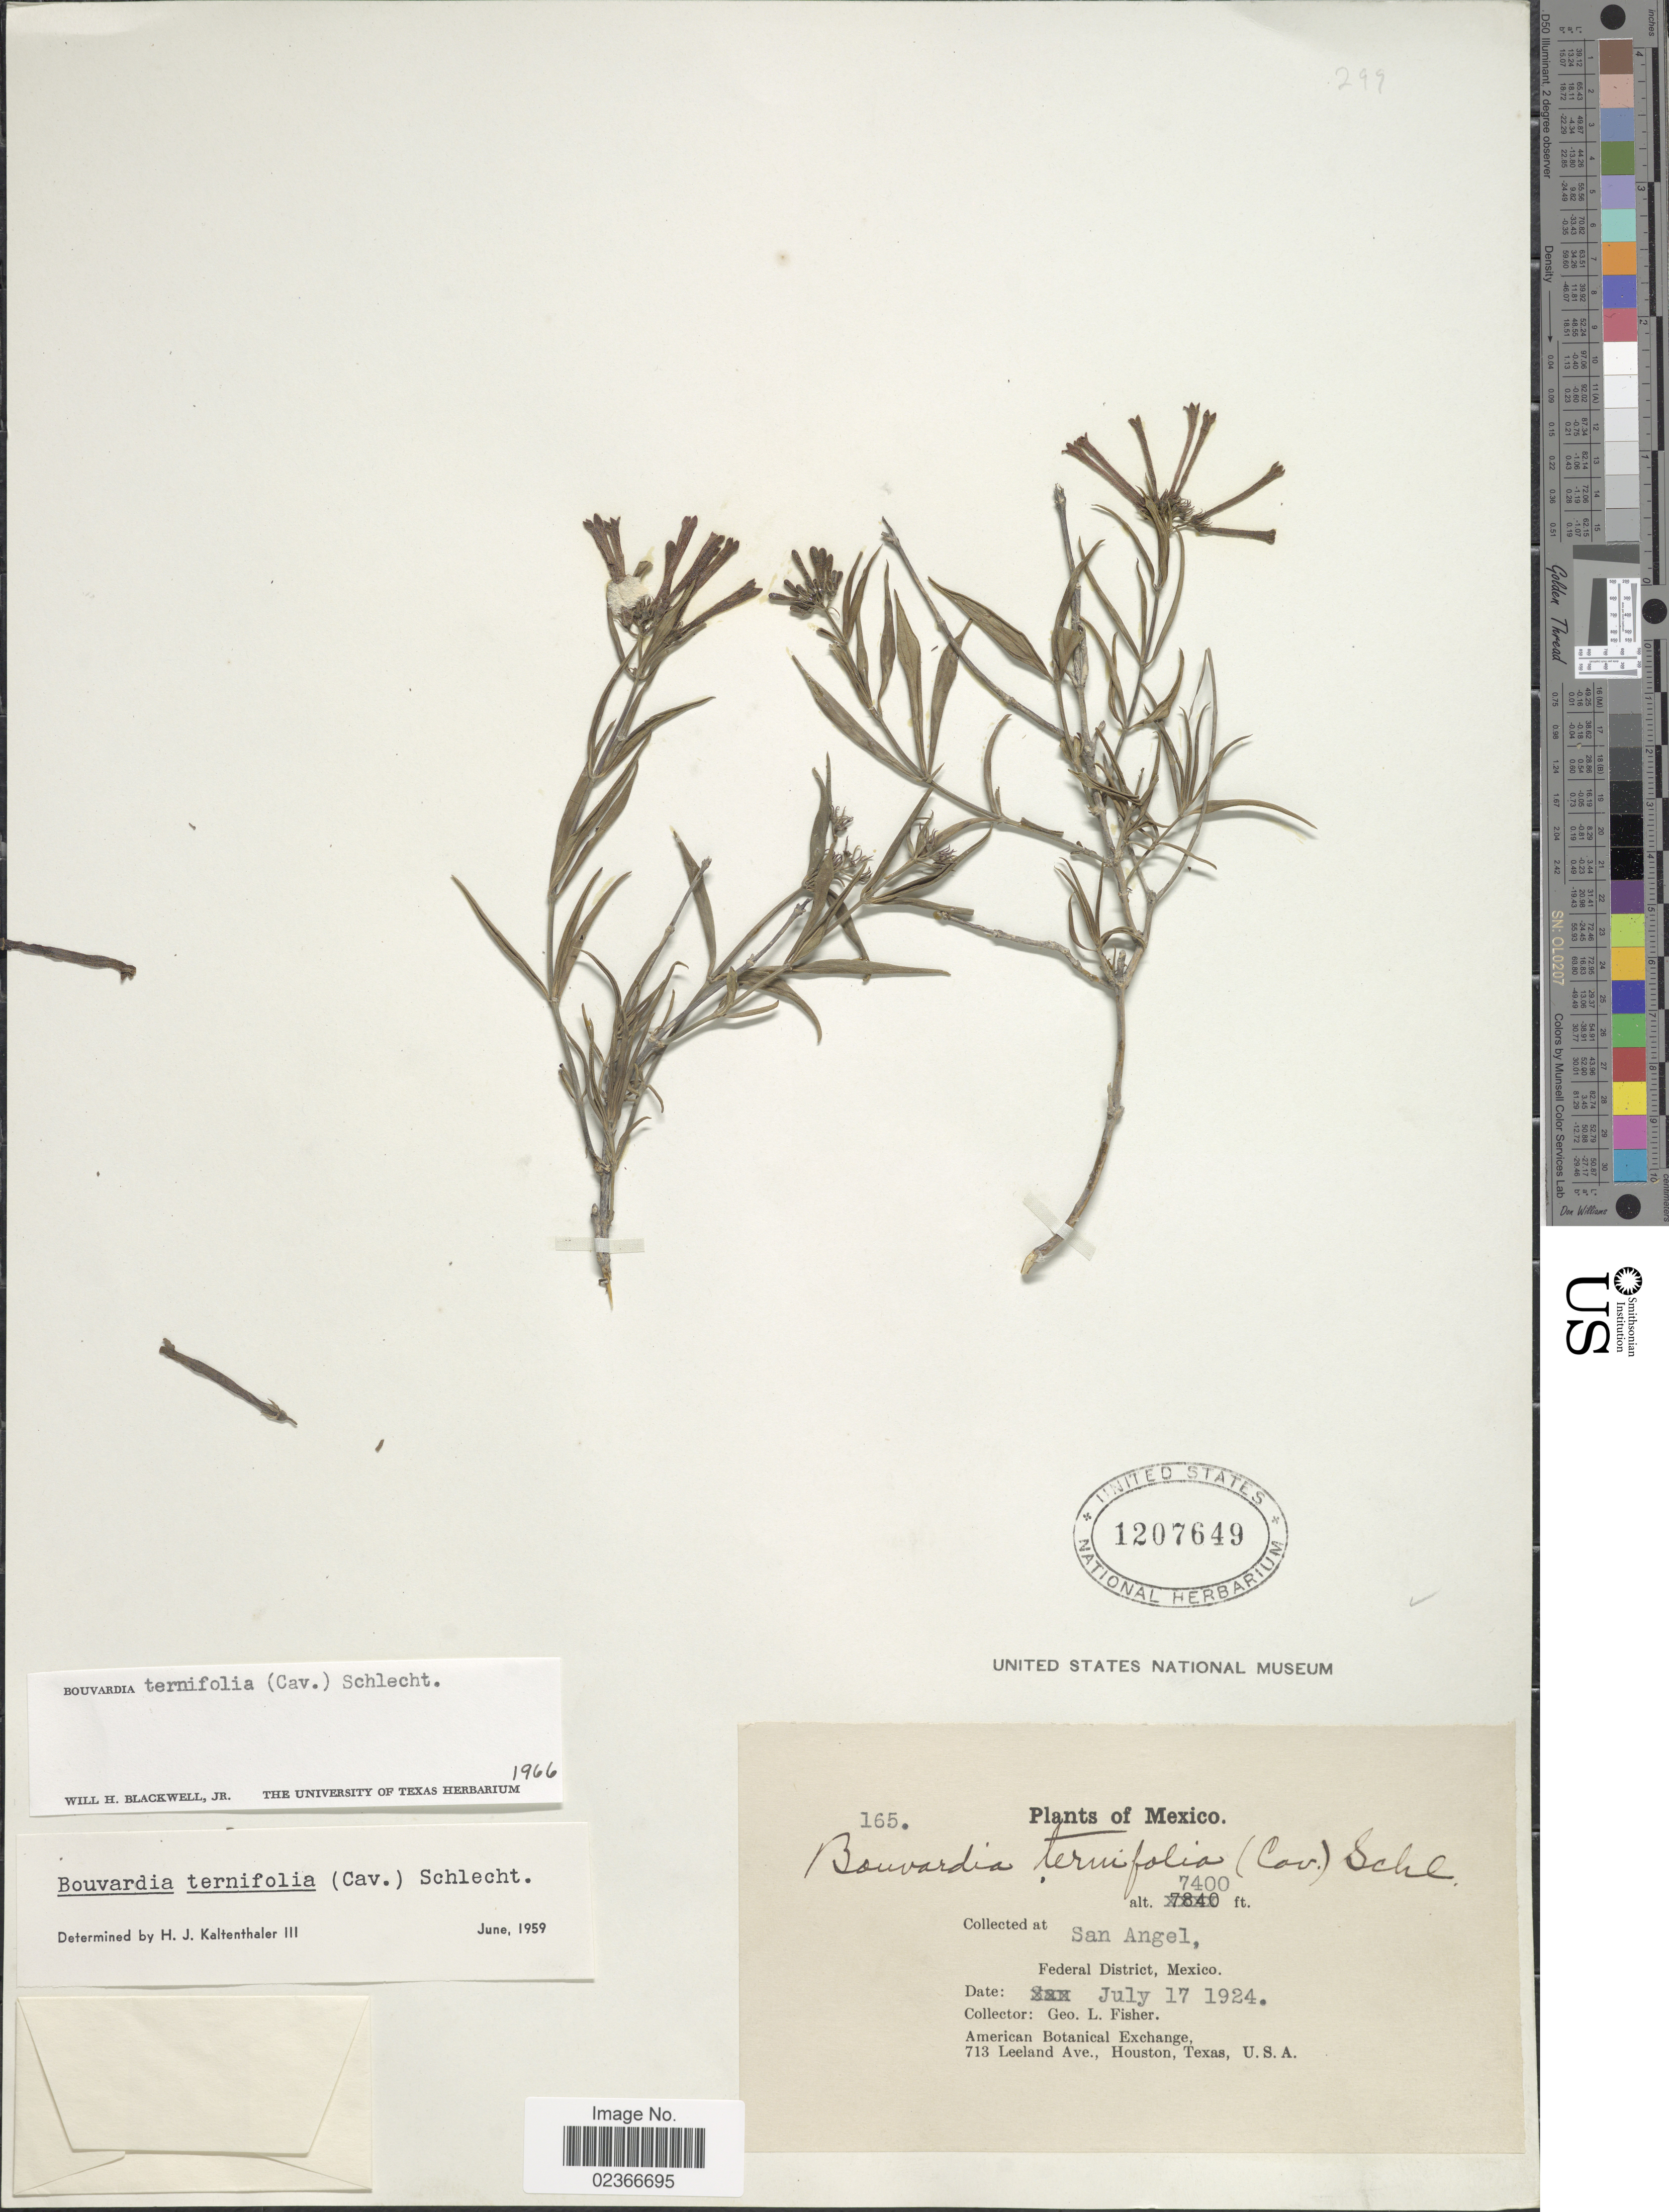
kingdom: Plantae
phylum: Tracheophyta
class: Magnoliopsida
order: Gentianales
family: Rubiaceae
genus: Bouvardia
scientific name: Bouvardia ternifolia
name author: (Cav.) Schltdl.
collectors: G. L. Fisher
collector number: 165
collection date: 1924-07-17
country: Mexico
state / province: Distrito Federal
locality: San Angel, Federal District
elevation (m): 2256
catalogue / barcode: US 1207649